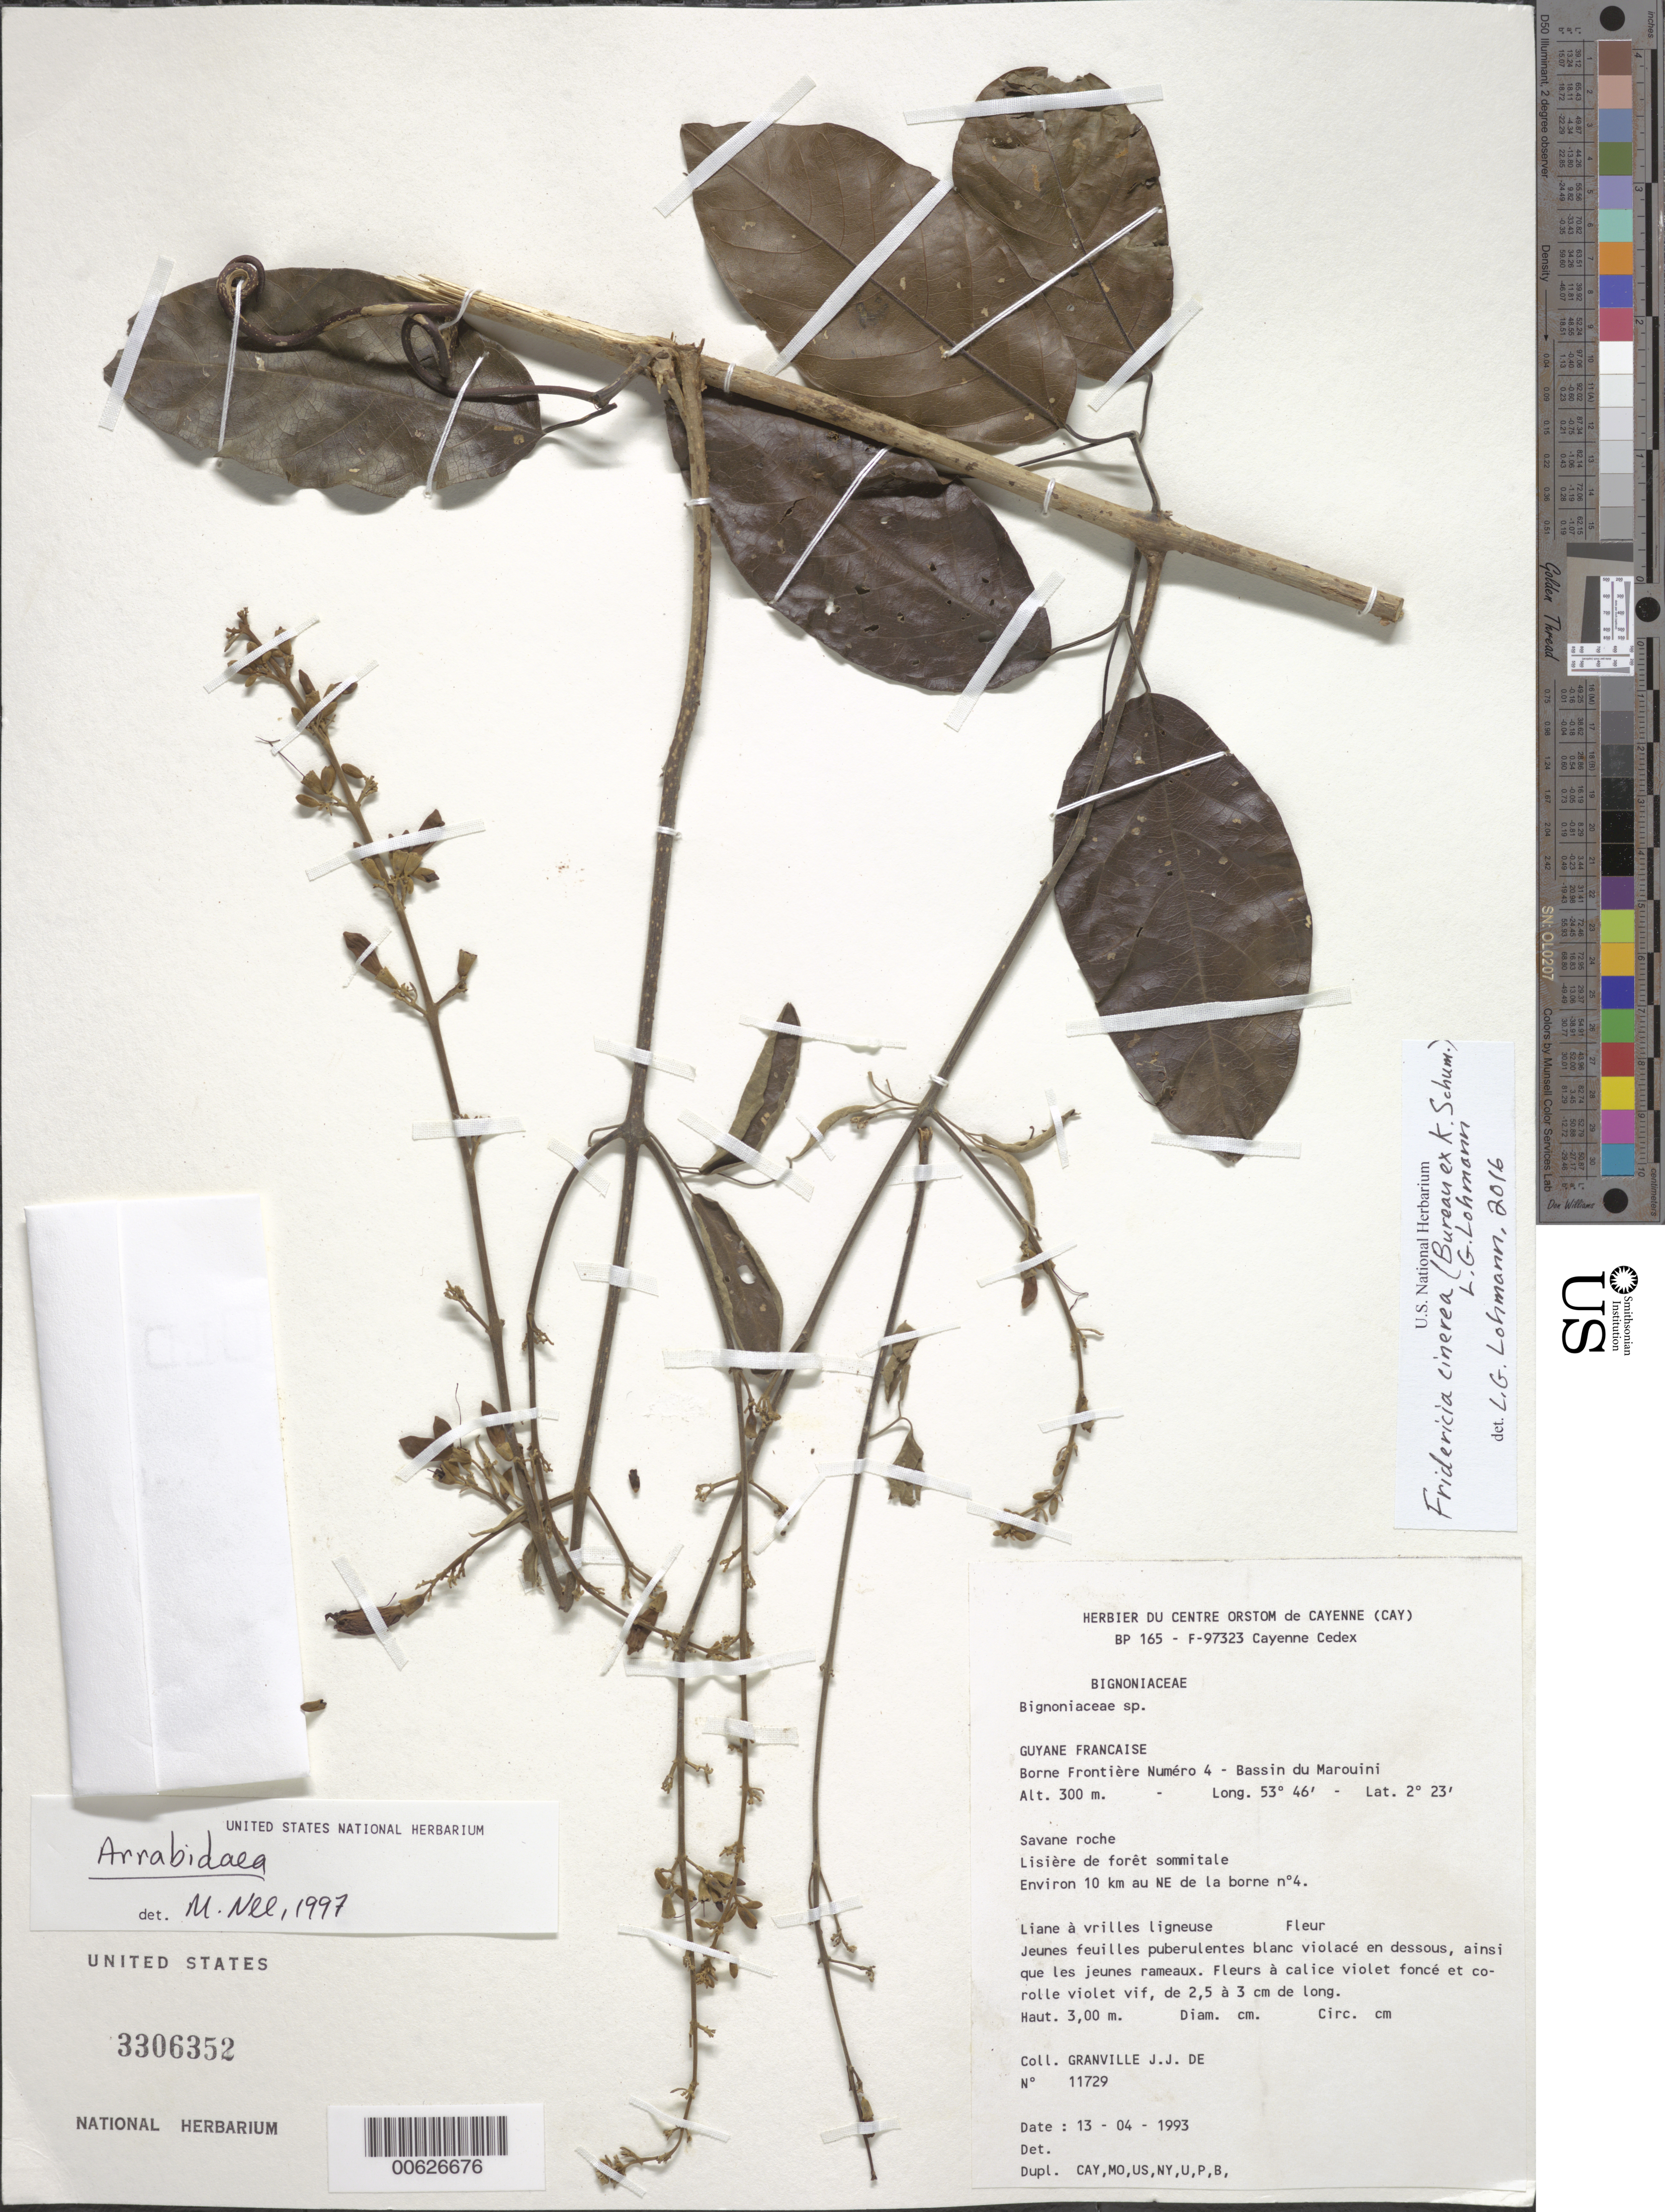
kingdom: Plantae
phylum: Tracheophyta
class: Magnoliopsida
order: Lamiales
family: Bignoniaceae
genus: Fridericia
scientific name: Fridericia cinerea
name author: (Bureau ex K. Schum.) L.G. Lohmann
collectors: J.-J. de Granville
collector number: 11729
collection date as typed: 13-Apr-93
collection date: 1993-04-13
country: French Guiana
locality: Bassin du Marouini, Borne Frontière numéro 4, environ 10 km au NE de la borne nº4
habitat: Rocky savannah. Lisiere de foret sommitale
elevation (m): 300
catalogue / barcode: US 3306352